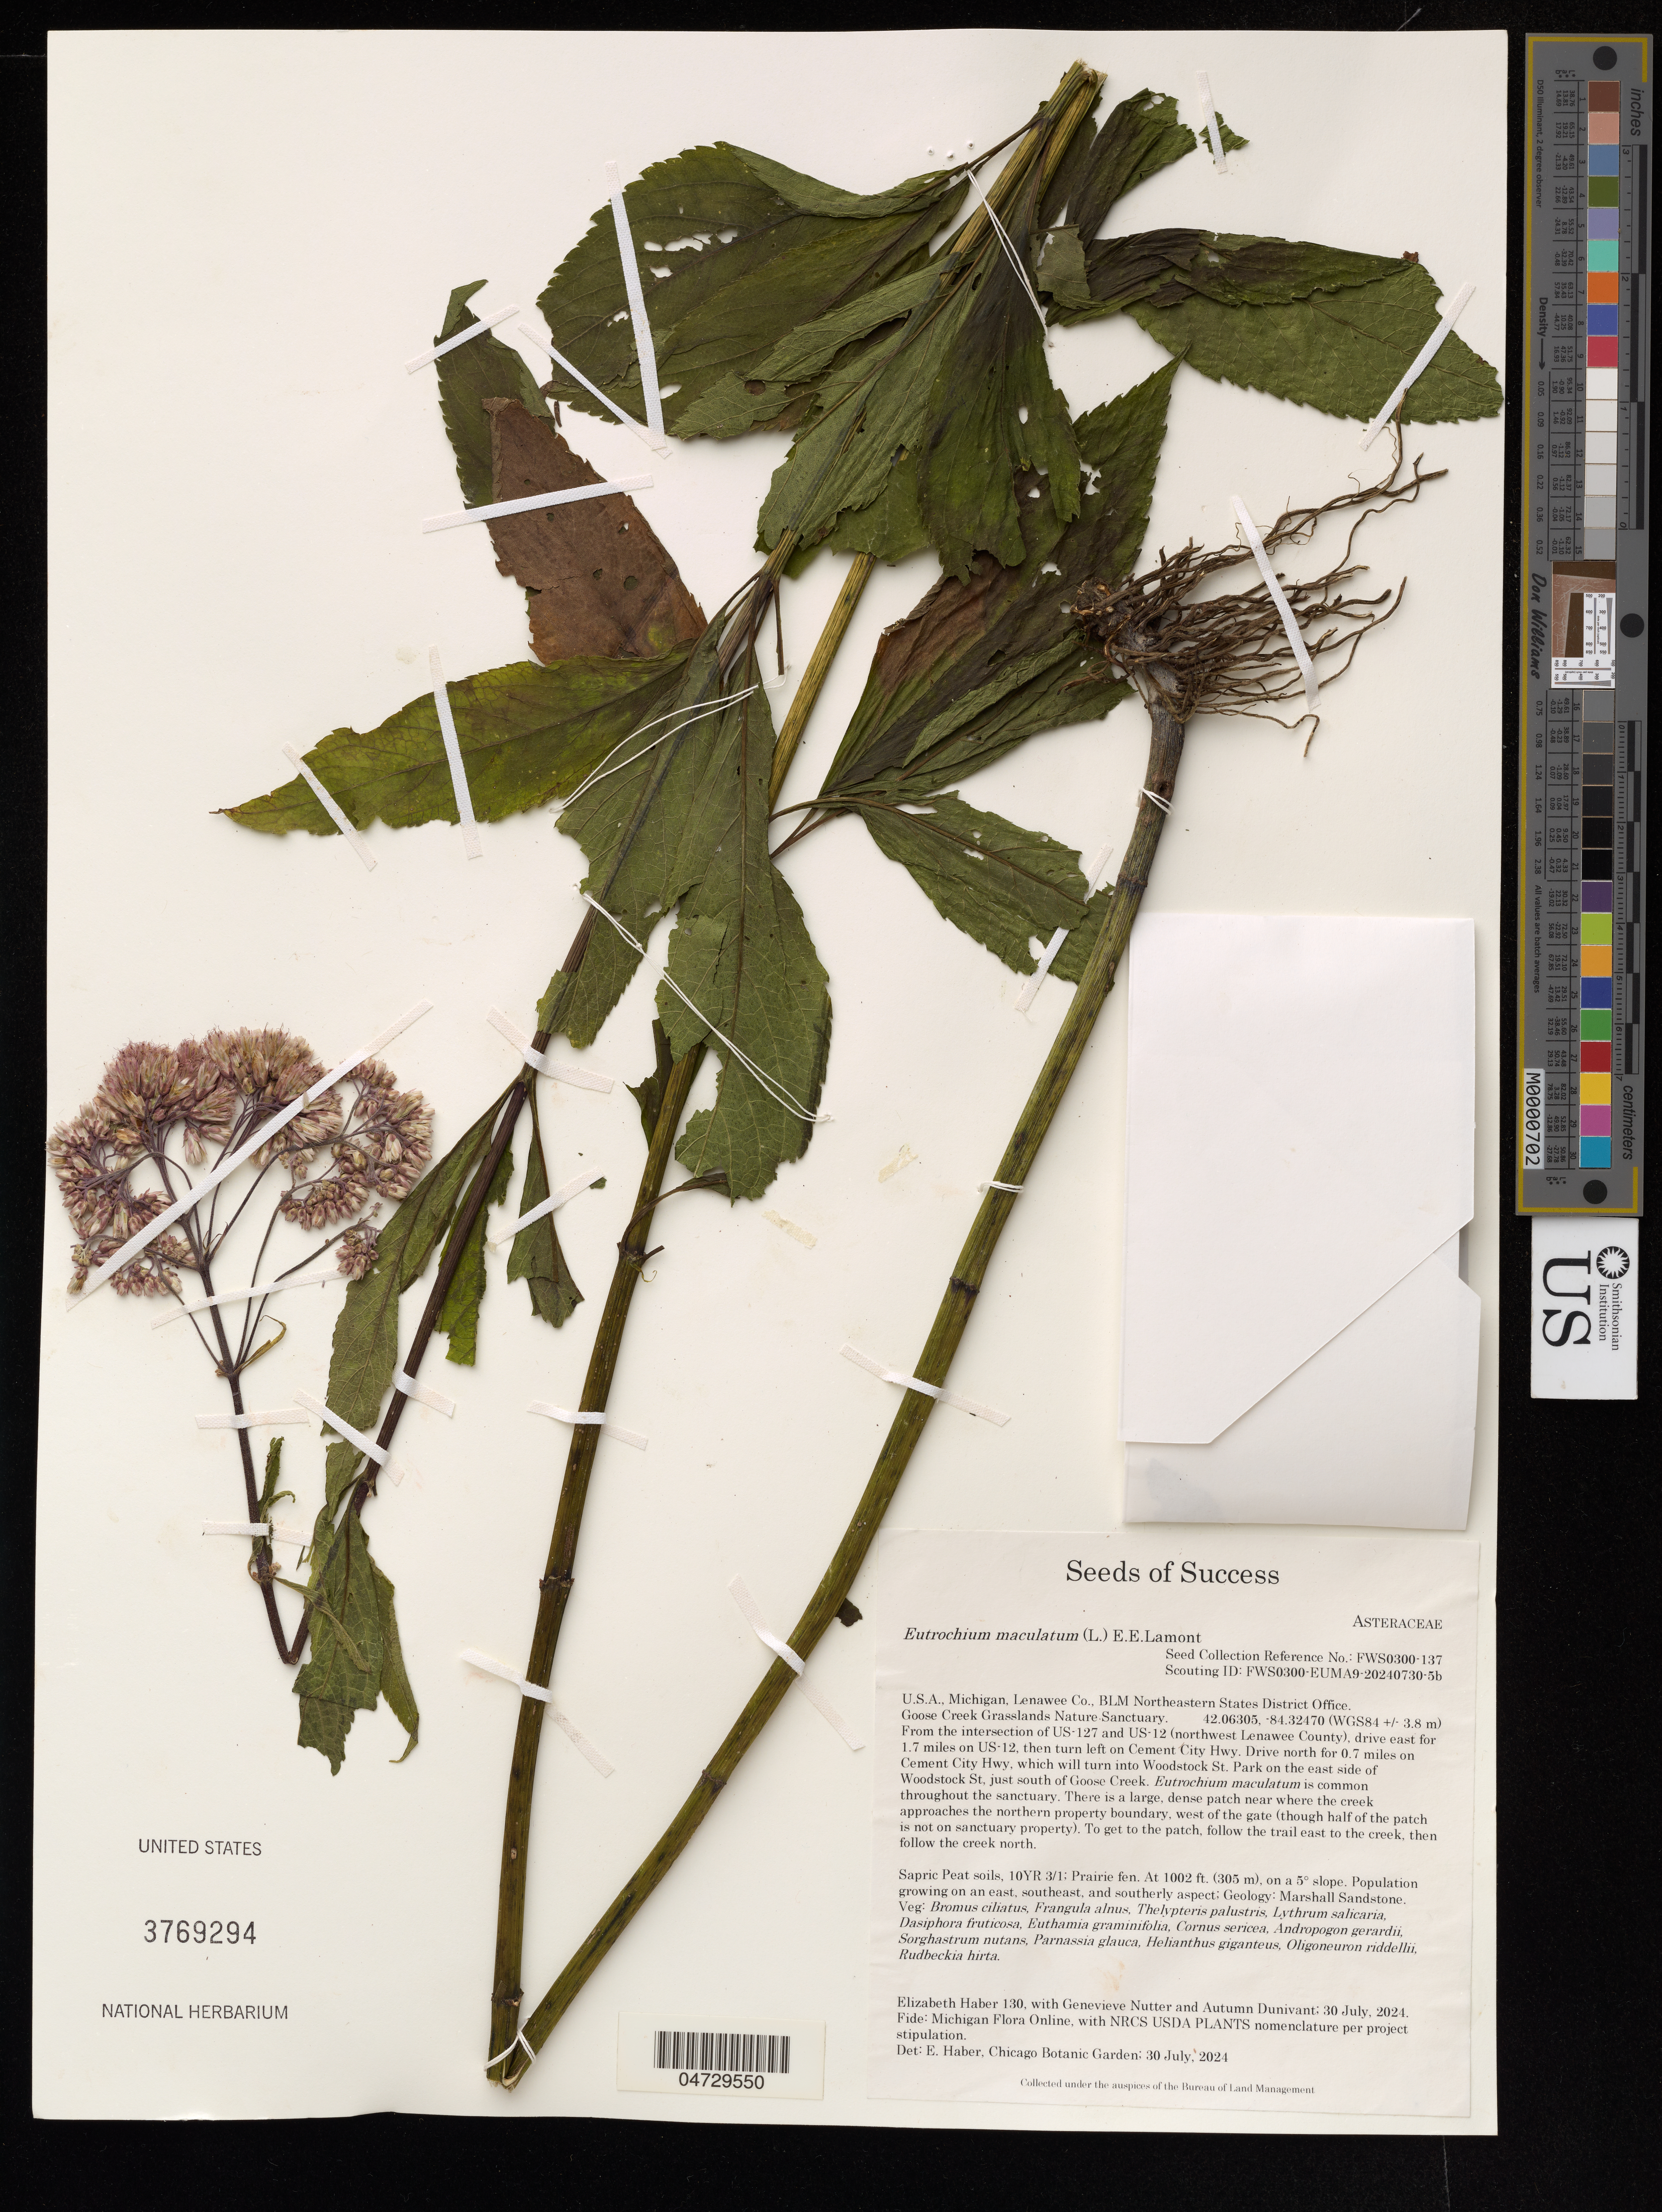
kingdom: Plantae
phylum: Tracheophyta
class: Magnoliopsida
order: Asterales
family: Asteraceae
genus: Eutrochium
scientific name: Eutrochium maculatum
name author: (L.) E.E. Lamont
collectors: E. Haber, G. Nutter & A. Dunivant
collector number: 130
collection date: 2024-07-30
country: United States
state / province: Michigan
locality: Lenawee Co., BLM Northeastern States District Office, Goose Creek Grasslands Nature Sanctuary.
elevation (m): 305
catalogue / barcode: US 3769294